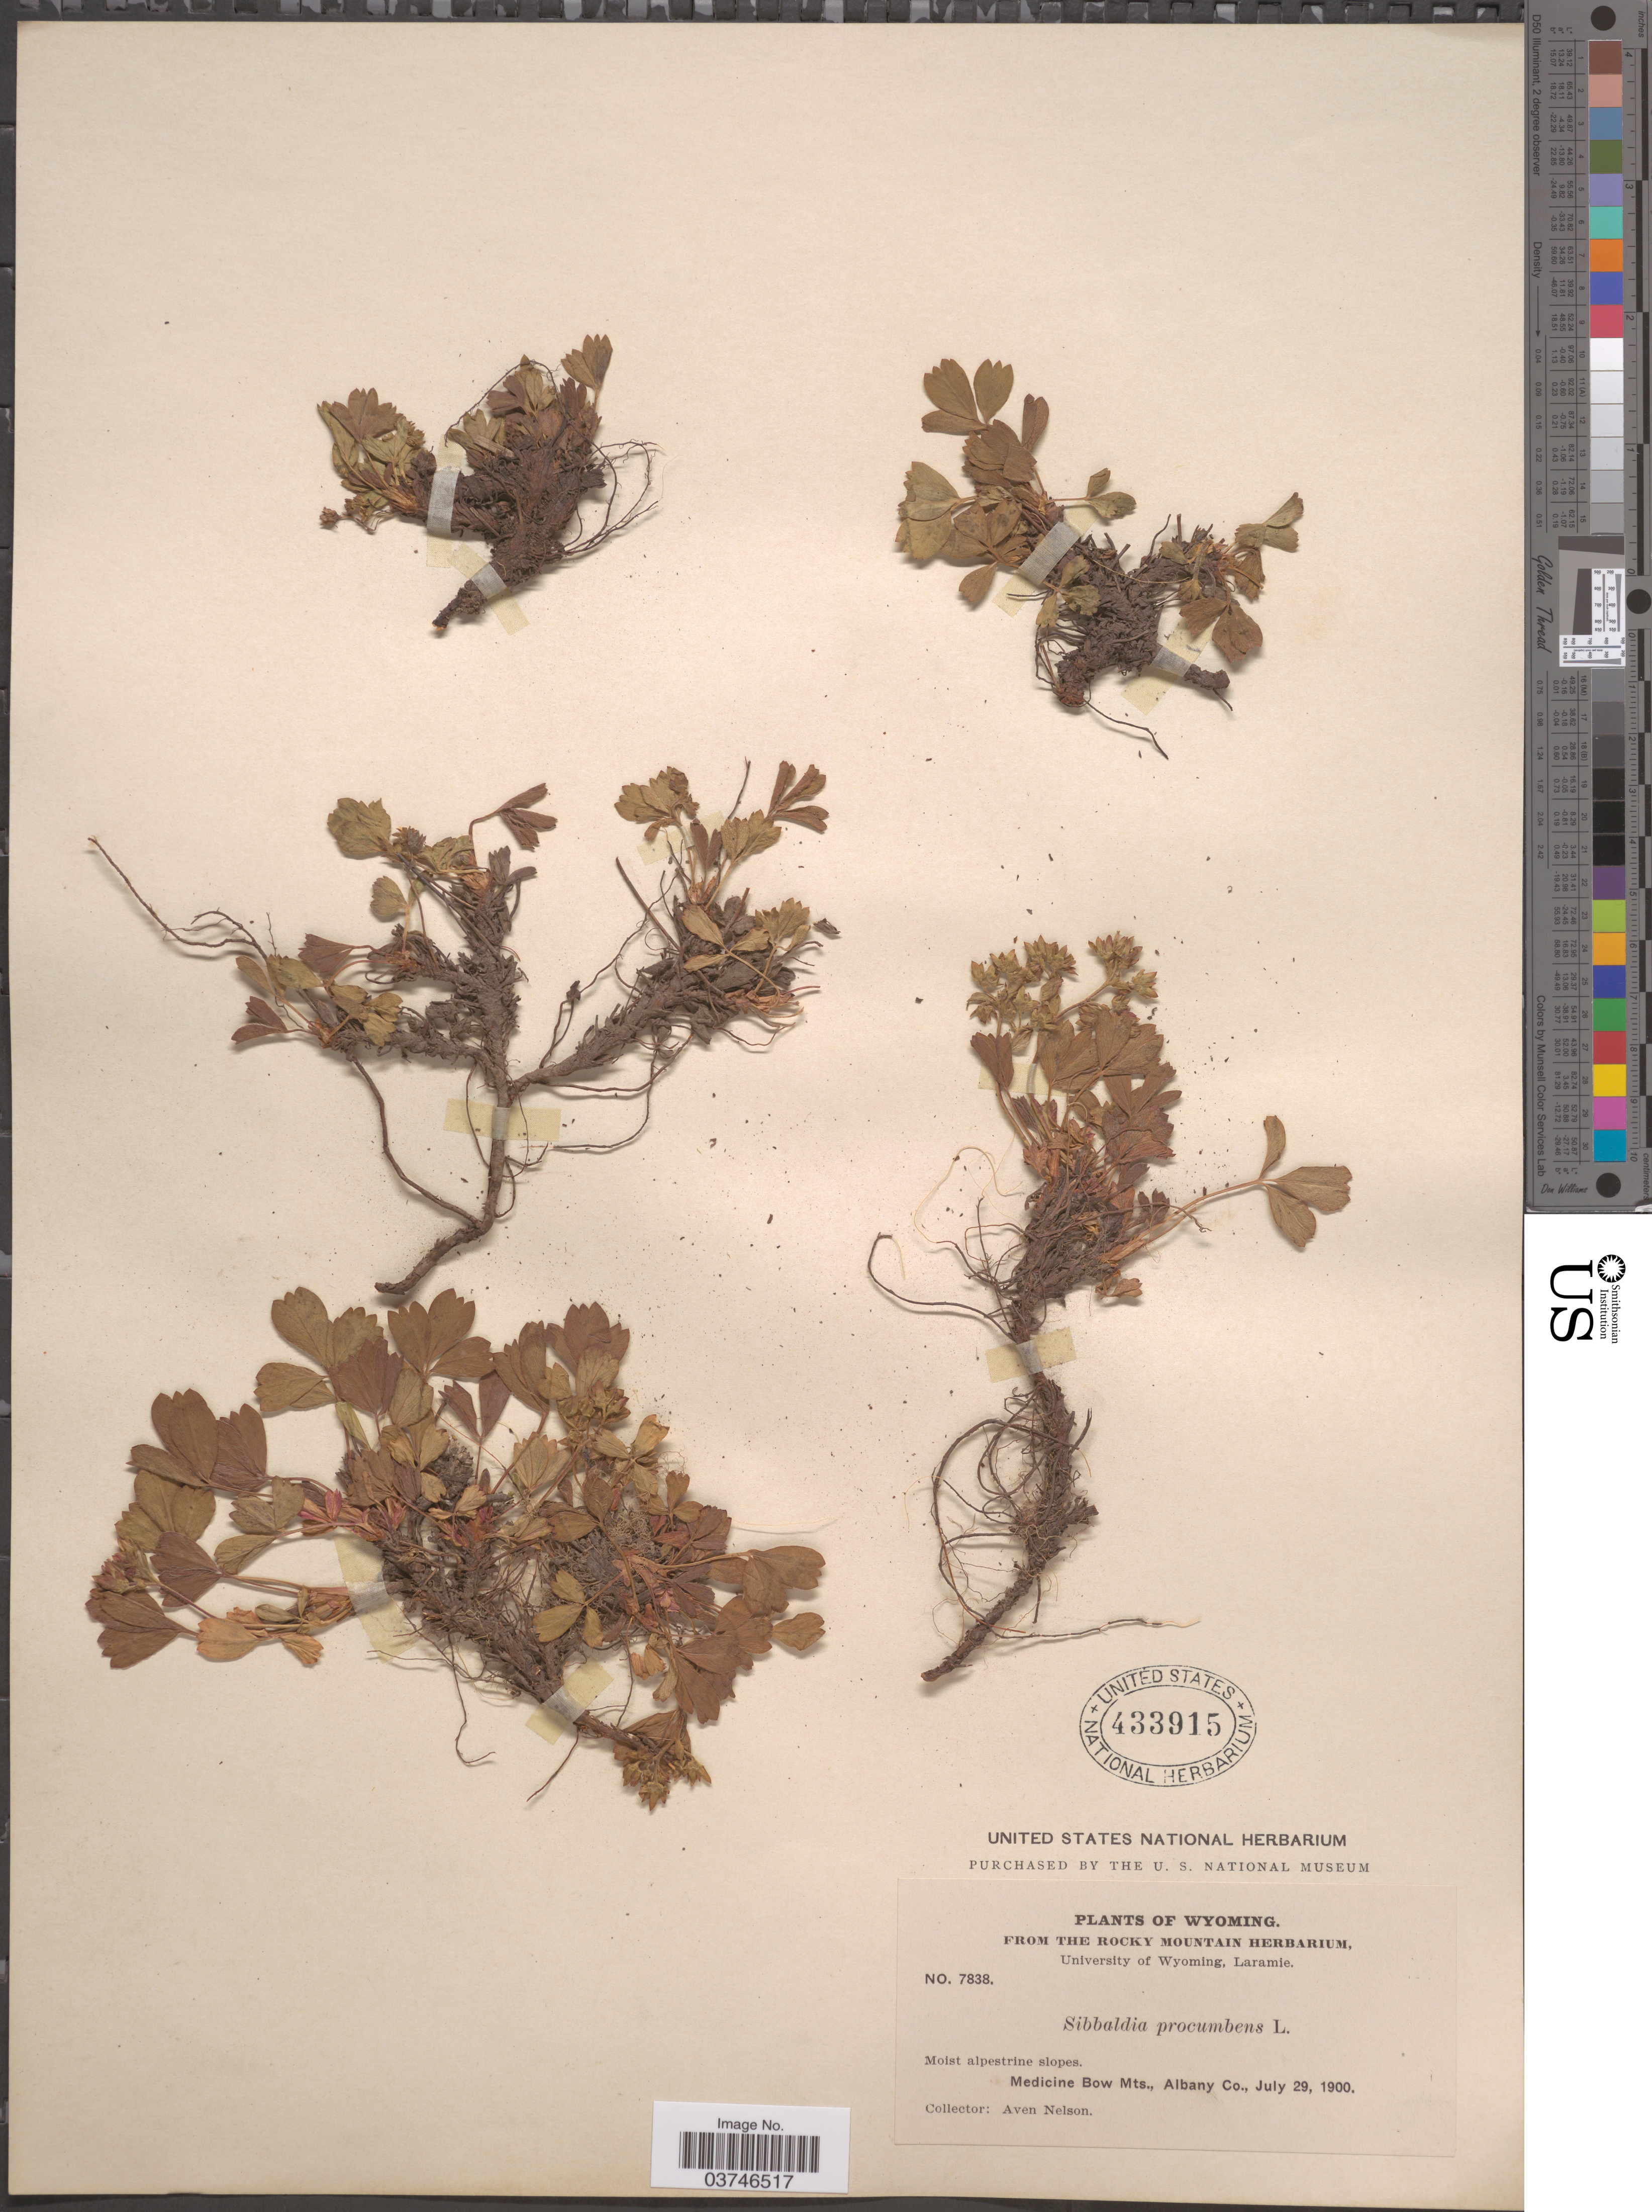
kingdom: Plantae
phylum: Tracheophyta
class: Magnoliopsida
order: Rosales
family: Rosaceae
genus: Sibbaldia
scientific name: Sibbaldia procumbens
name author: L.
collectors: A. Nelson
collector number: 7838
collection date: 1900-07-29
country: United States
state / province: Wyoming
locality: Medicine Bow Mts., Albany Co.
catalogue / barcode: US 433915